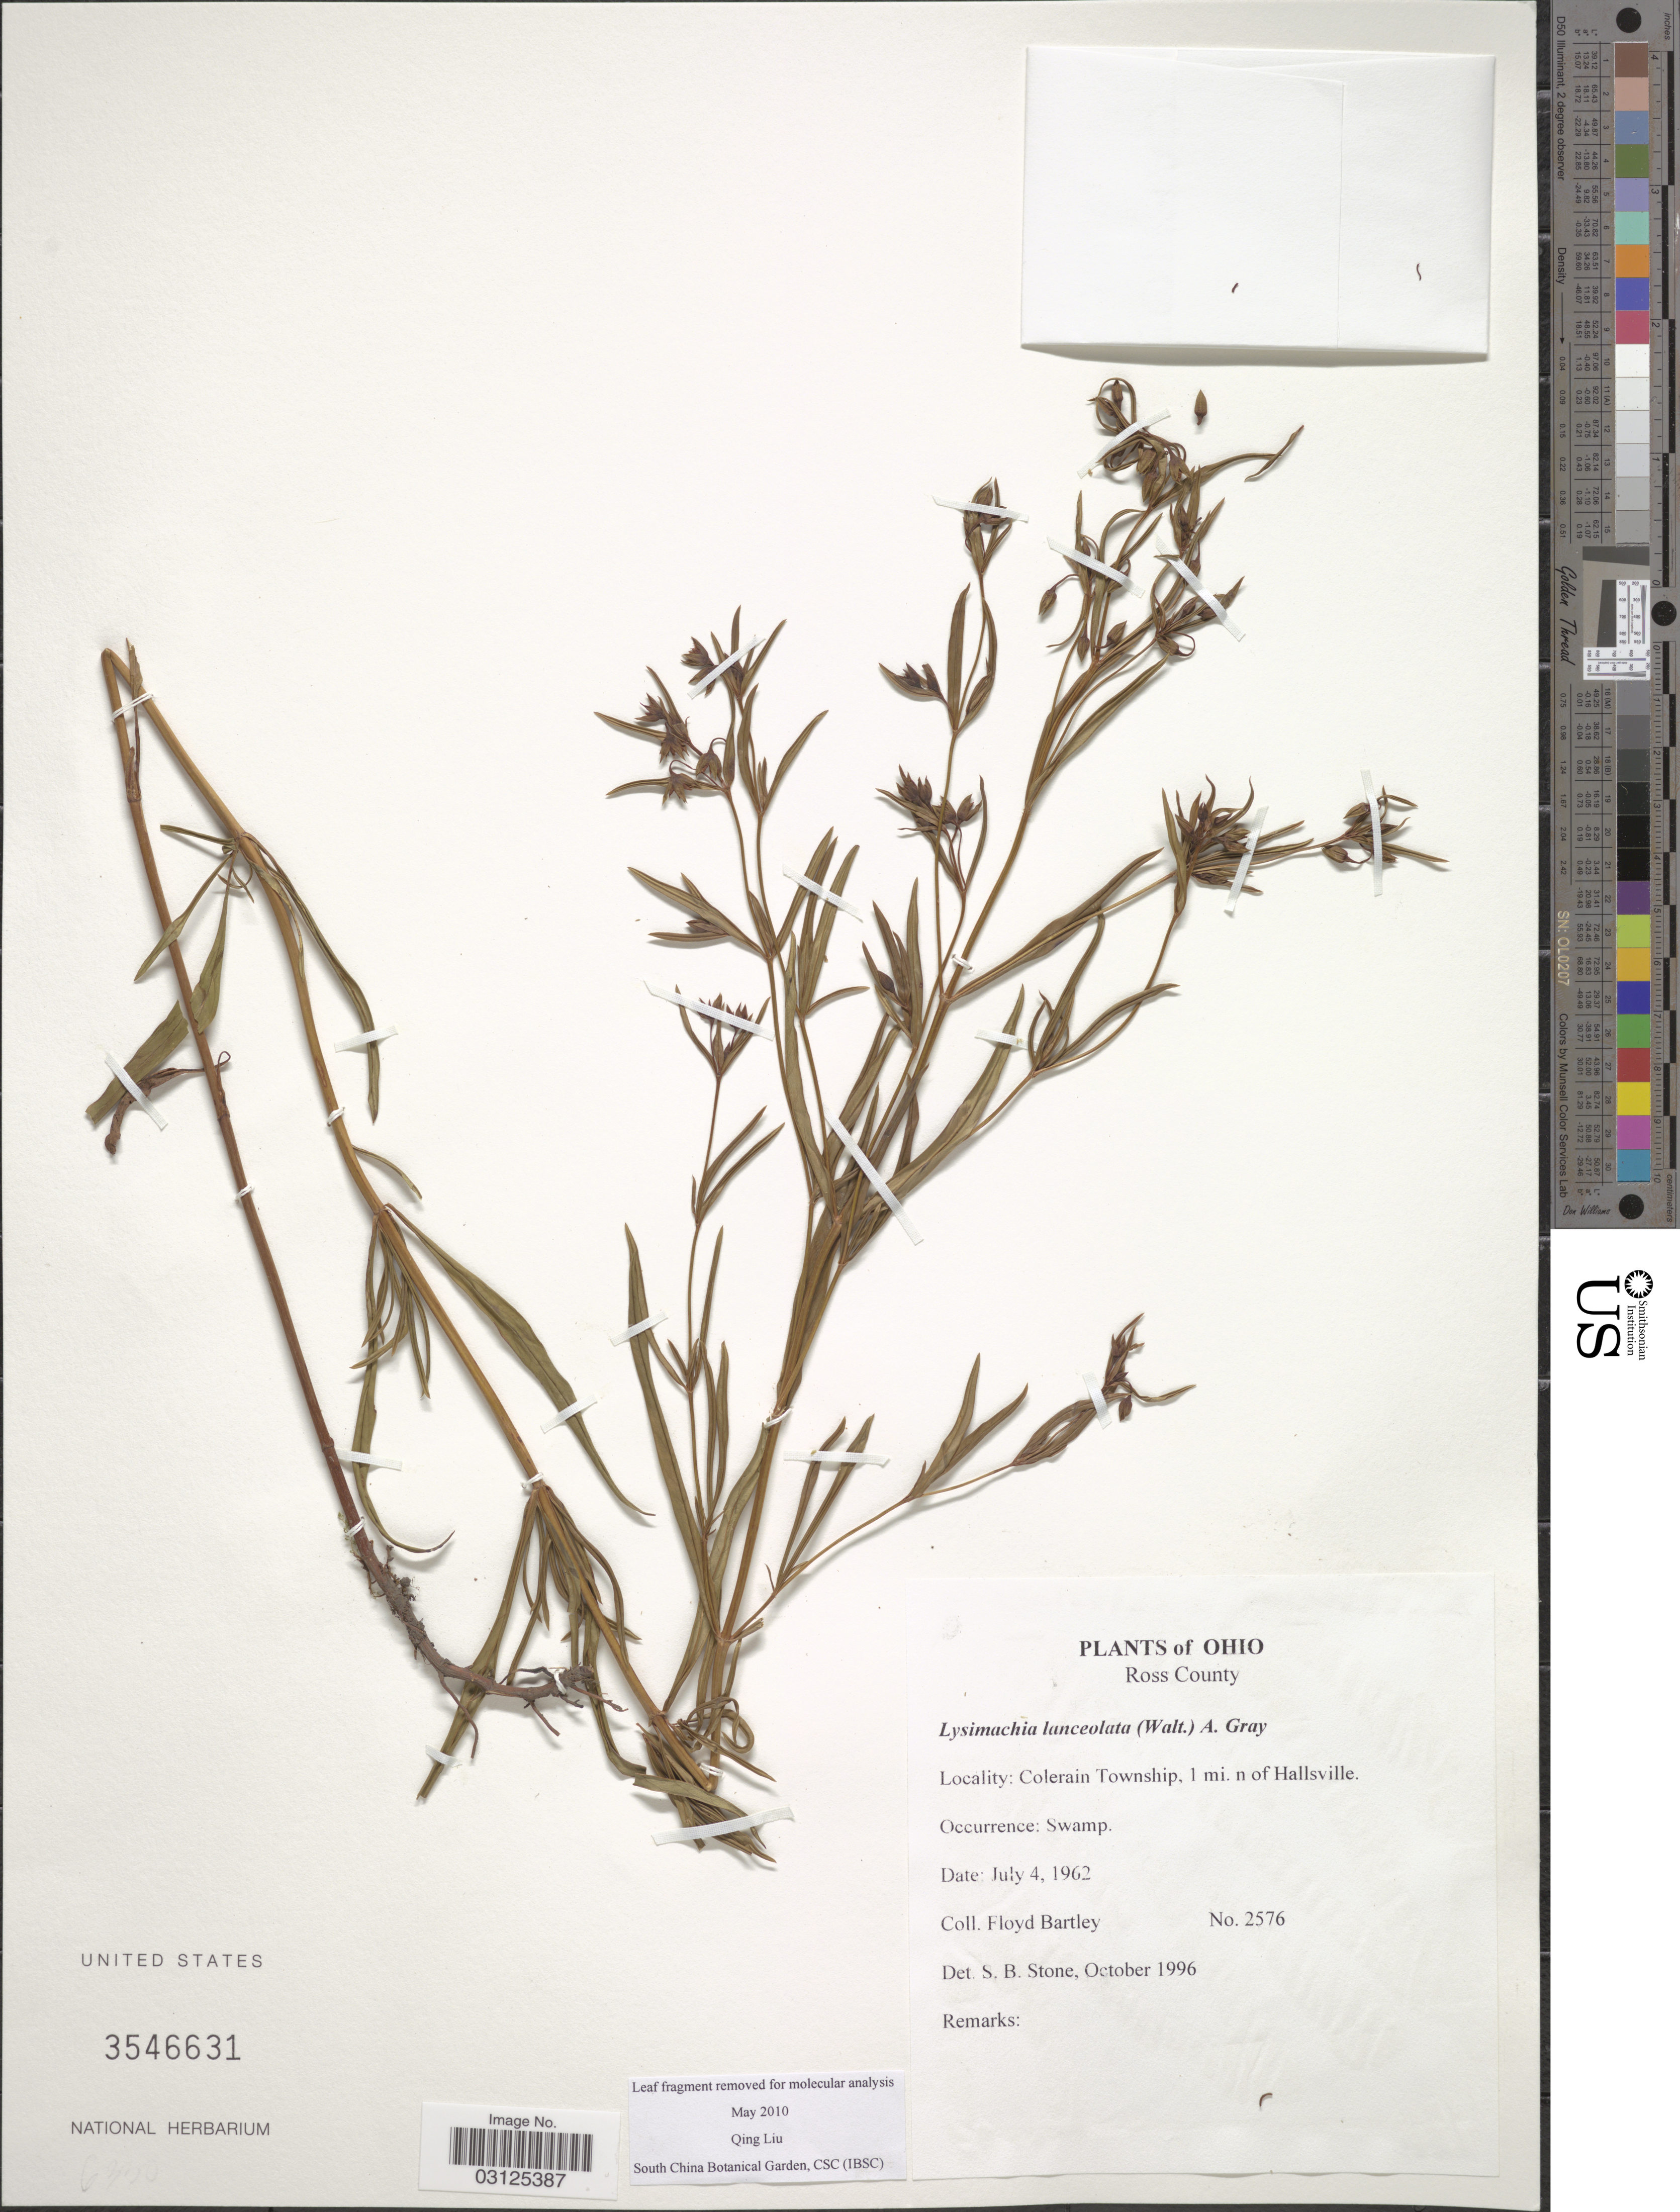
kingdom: Plantae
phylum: Tracheophyta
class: Magnoliopsida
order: Ericales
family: Primulaceae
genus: Lysimachia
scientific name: Lysimachia lanceolata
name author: Walter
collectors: F. Bartley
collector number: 2576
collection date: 1962-07-04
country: United States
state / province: Ohio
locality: Ross County. Colerain Township, 1 mi. n of Hallsville.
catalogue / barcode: US 3546631